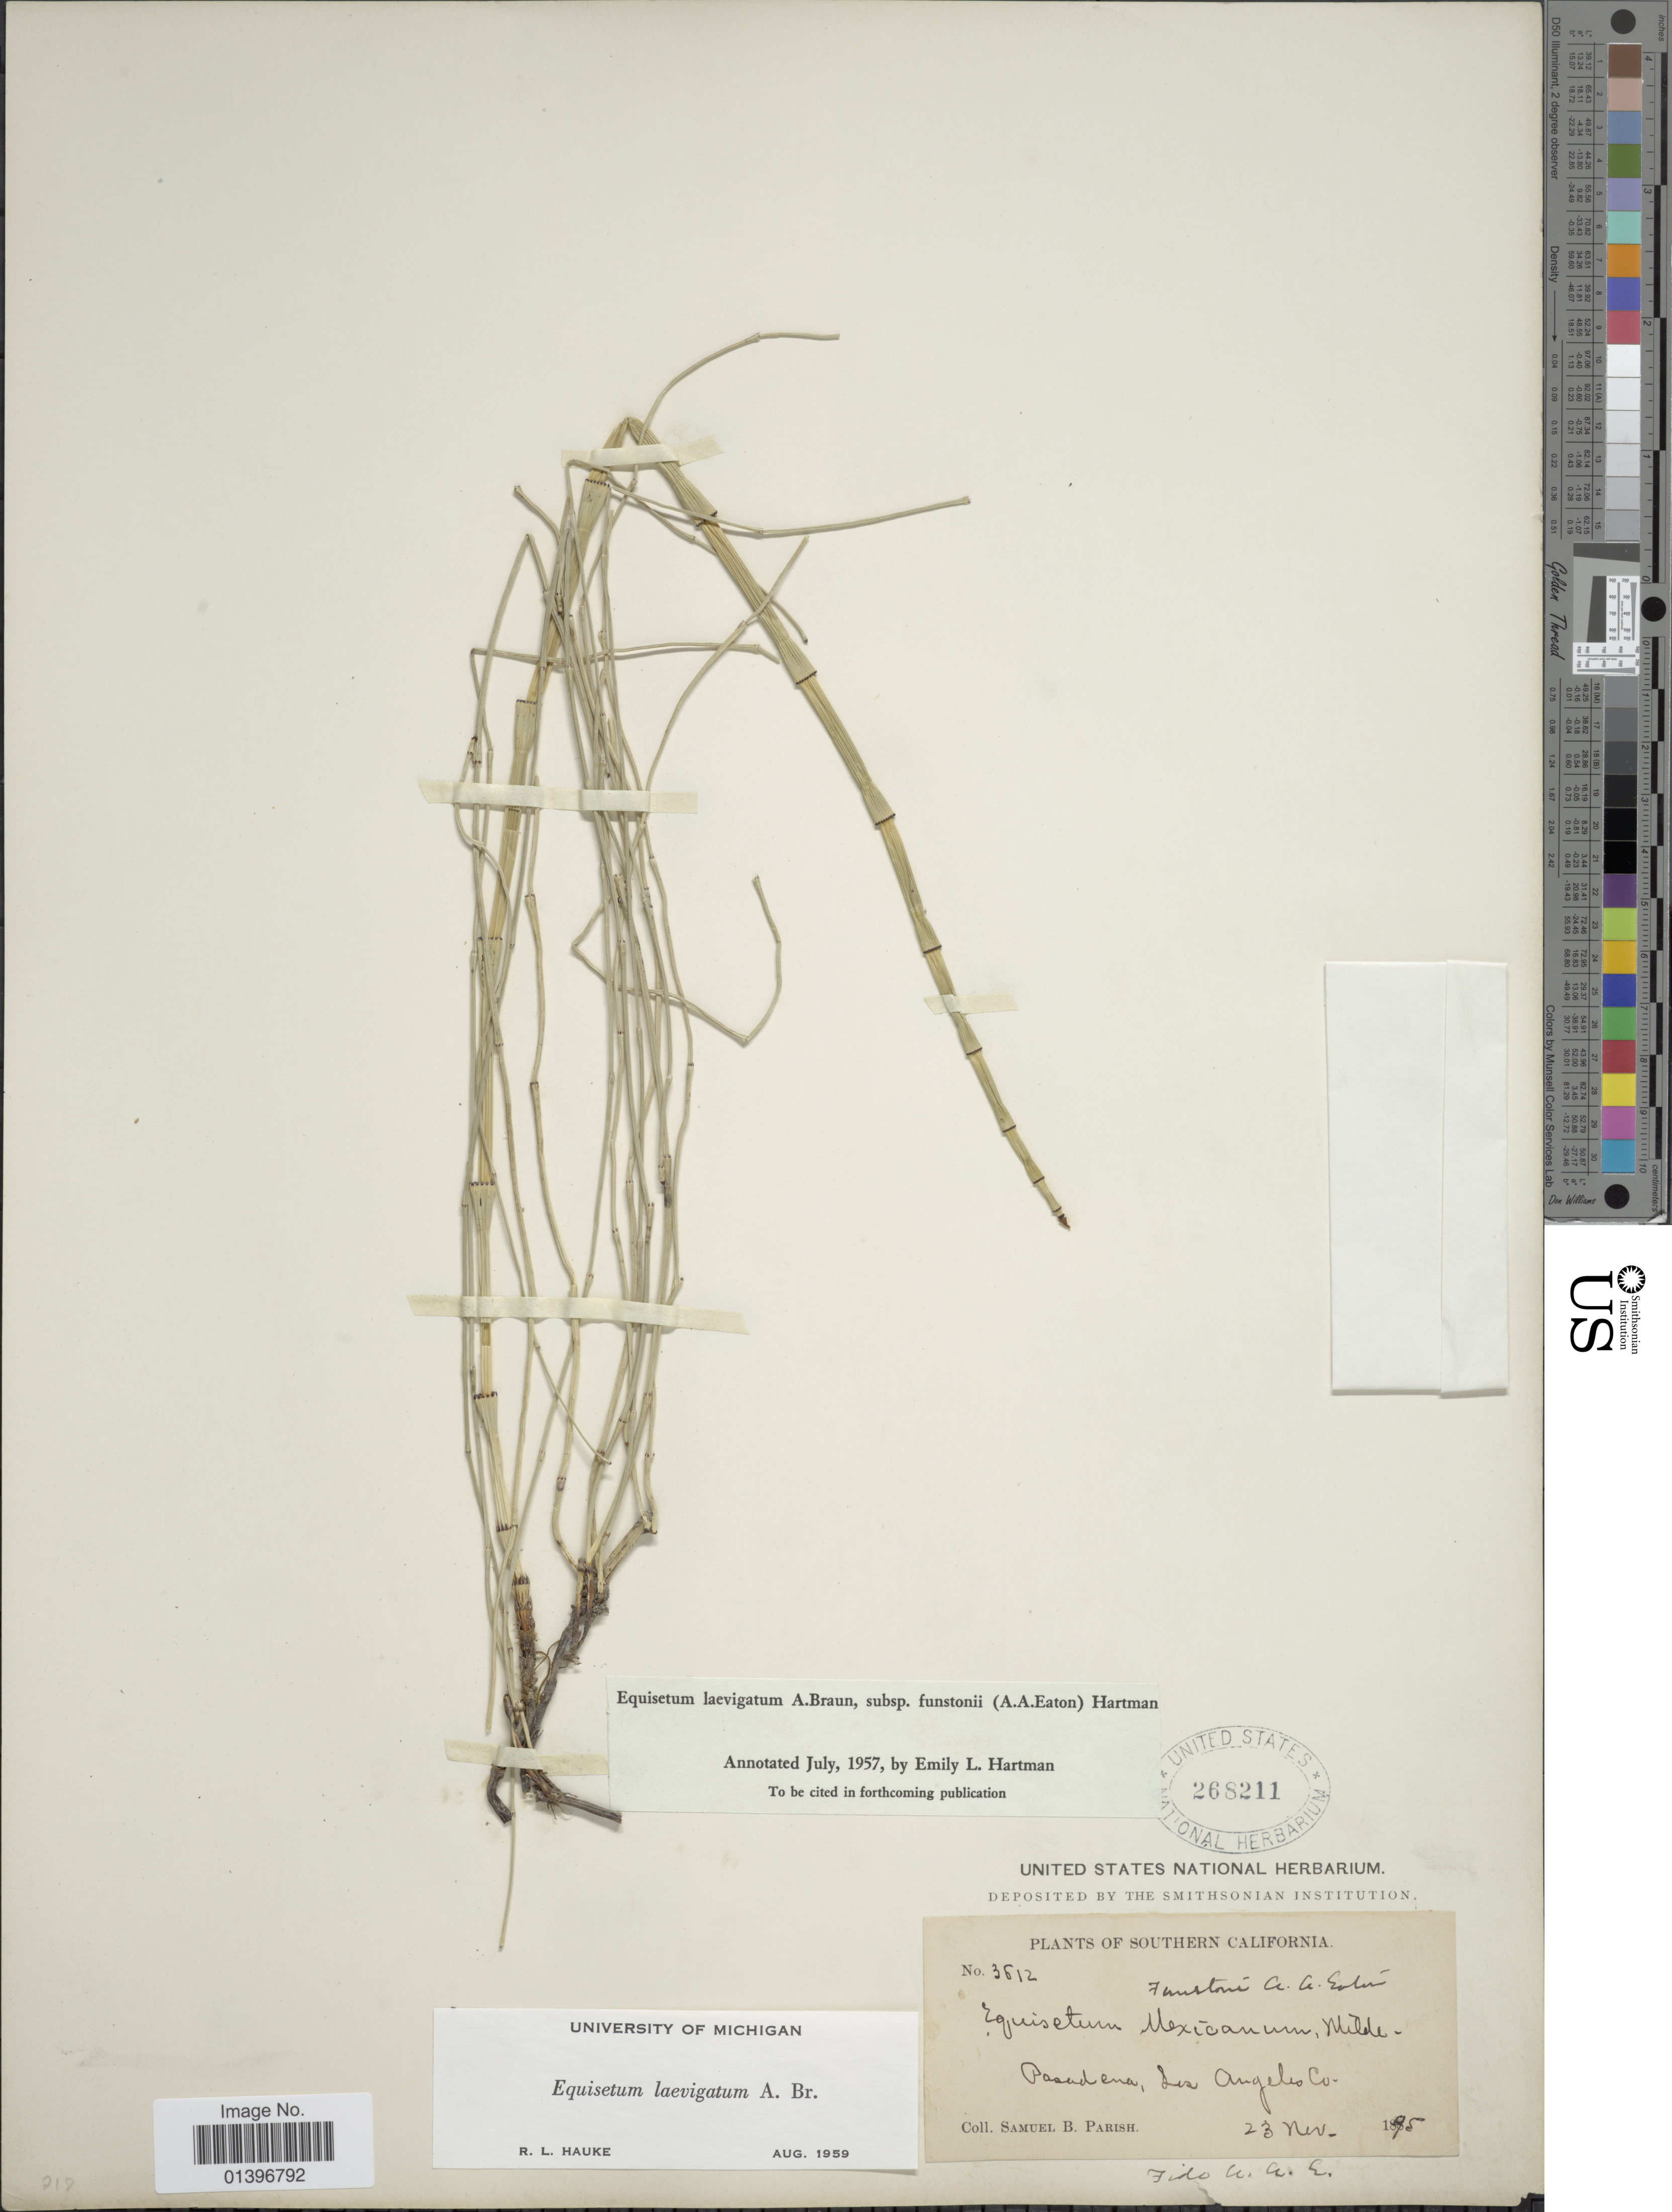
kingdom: Plantae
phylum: Tracheophyta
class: Polypodiopsida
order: Equisetales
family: Equisetaceae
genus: Equisetum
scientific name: Equisetum laevigatum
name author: A. Braun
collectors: S. B. Parish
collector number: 3612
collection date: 1895-11-23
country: United States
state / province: California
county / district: Los Angeles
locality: Southern California. Pasadena, Los Angeles Co.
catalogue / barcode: US 268211